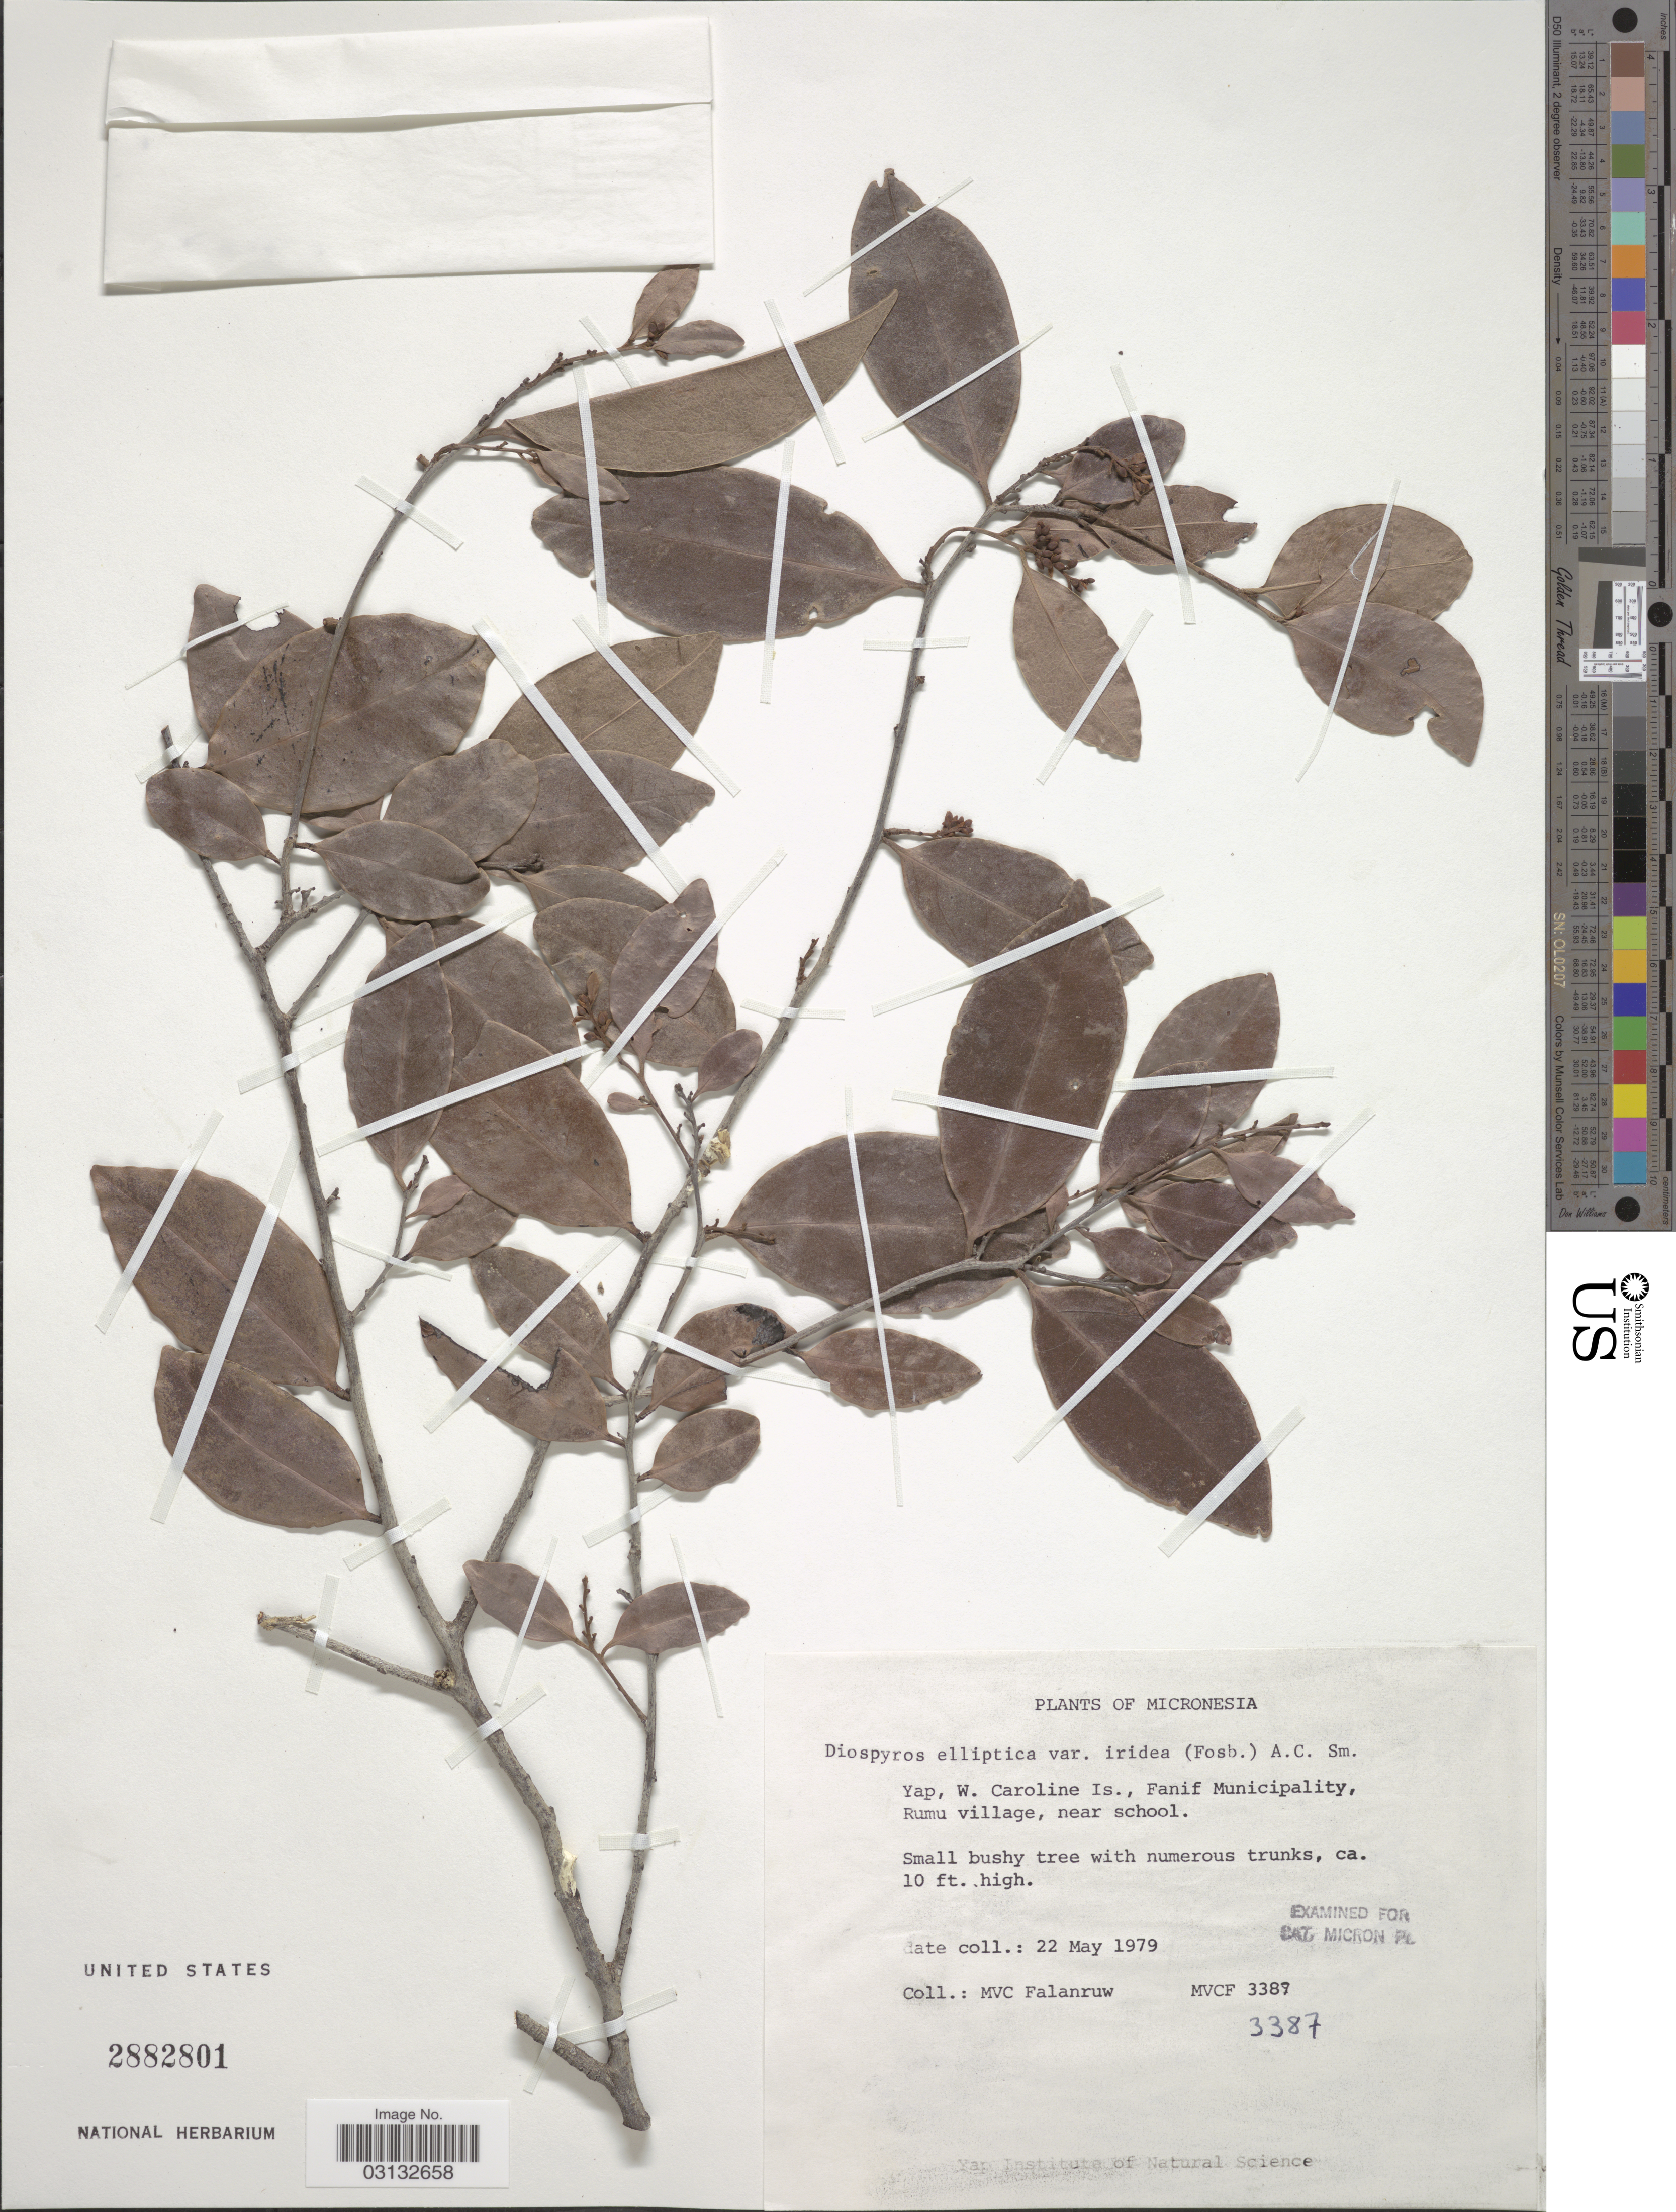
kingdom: Plantae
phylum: Tracheophyta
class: Magnoliopsida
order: Ericales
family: Ebenaceae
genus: Diospyros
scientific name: Diospyros elliptica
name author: P.S. Green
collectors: M. V. Falanruw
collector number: MVCF3387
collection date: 1979-05-22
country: Micronesia, Federated States of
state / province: Yap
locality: Yap, W. Caroline Is., Fanif Municipality, Rumu village, near school.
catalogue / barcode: US 2882801